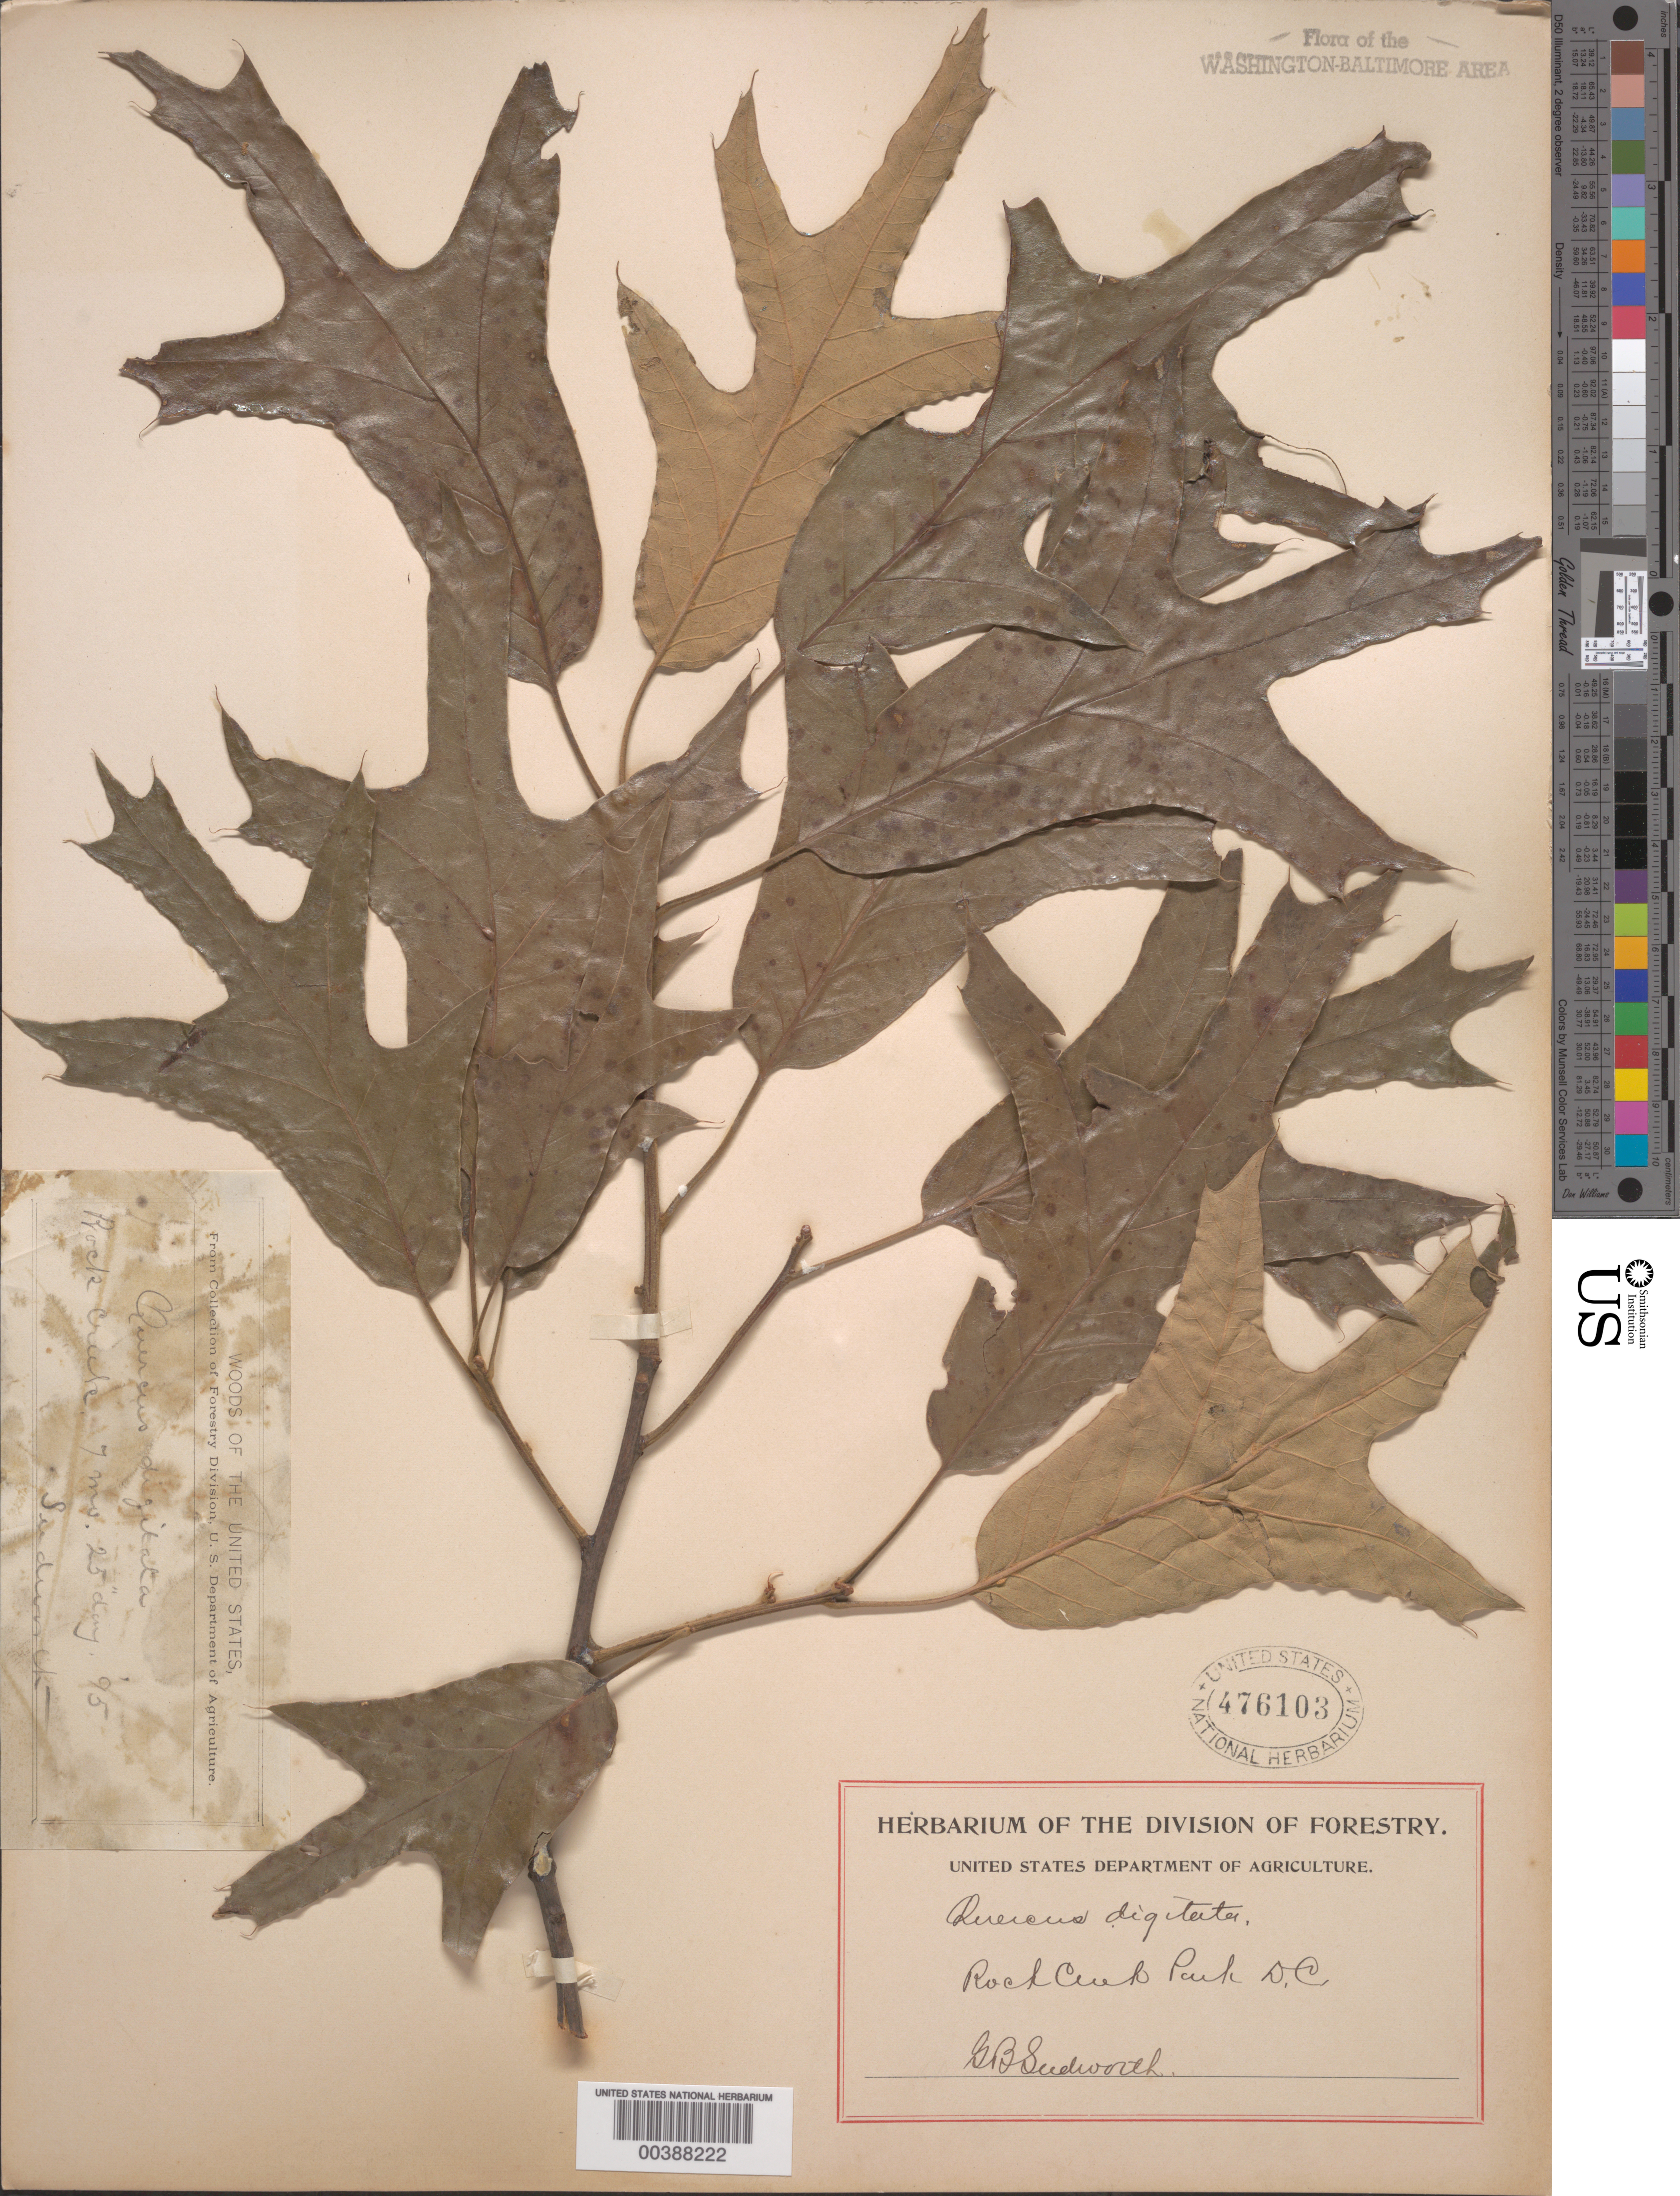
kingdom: Plantae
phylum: Tracheophyta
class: Magnoliopsida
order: Fagales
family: Fagaceae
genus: Quercus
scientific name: Quercus falcata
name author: Michx.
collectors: G. B. Sudworth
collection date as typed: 25 Jul 1895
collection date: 1895-07-25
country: United States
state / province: District of Columbia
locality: Rock Creek Rock Creek Park and vicinity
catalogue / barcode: US 476103